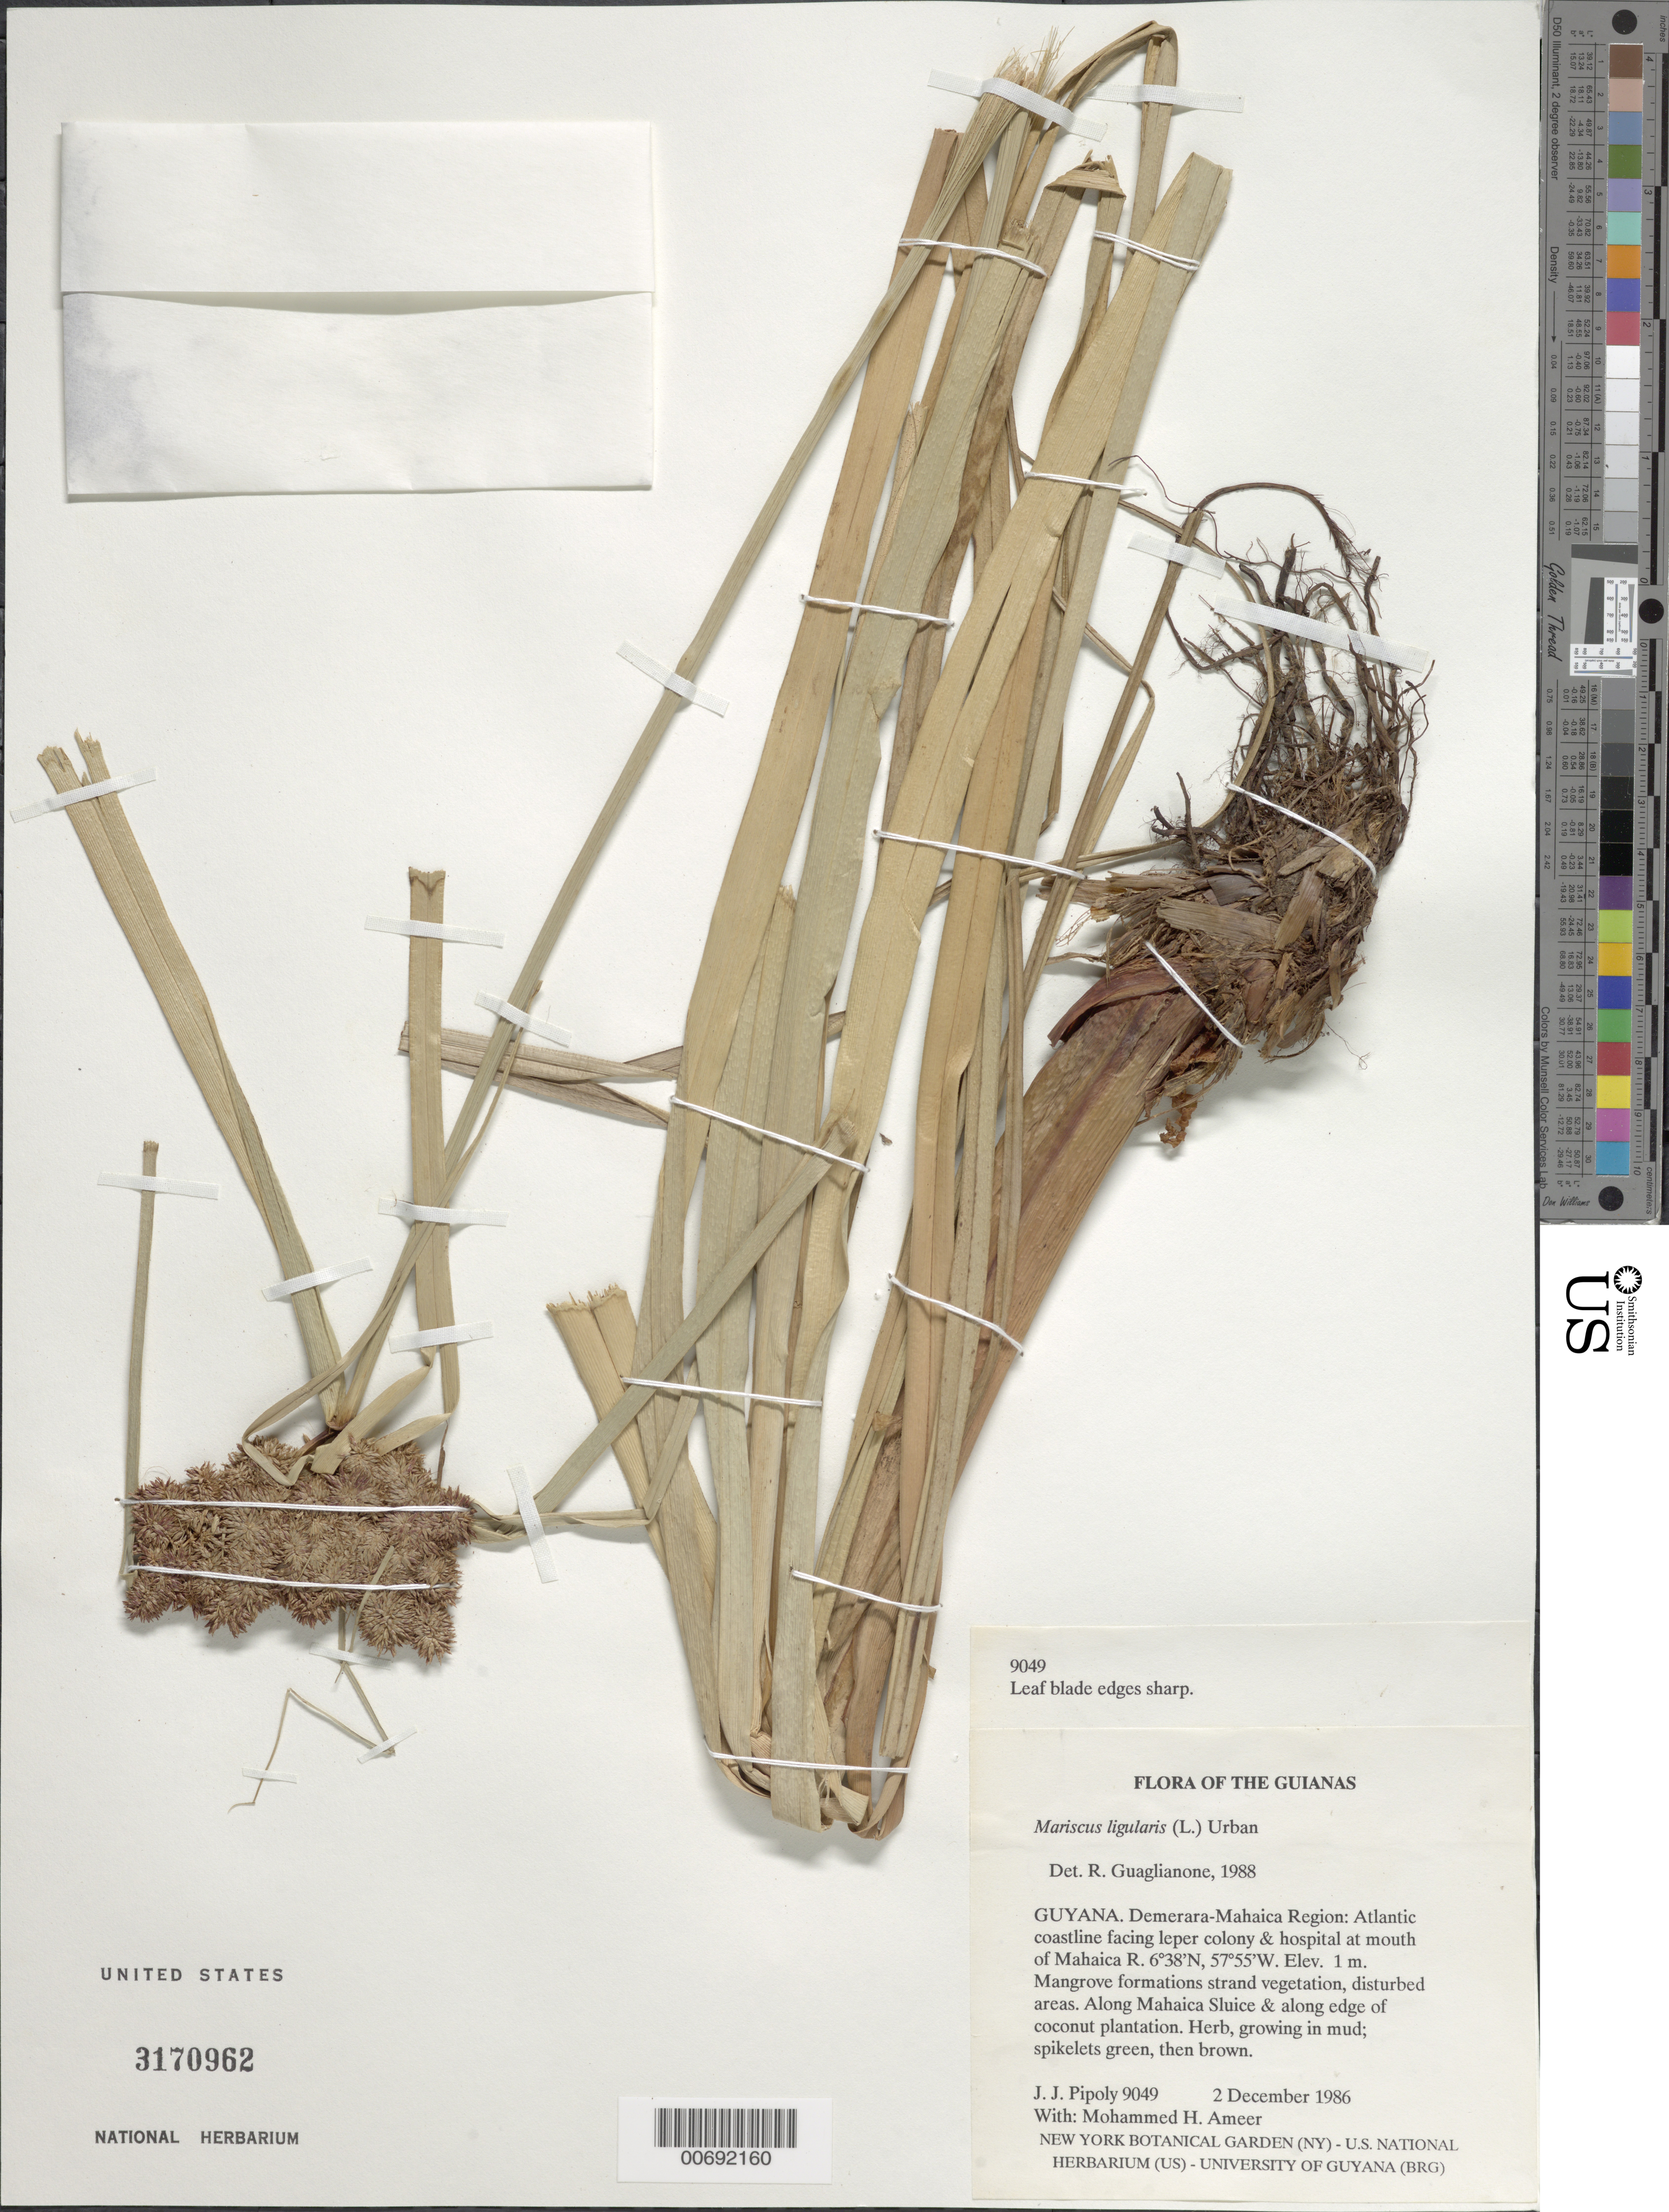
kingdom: Plantae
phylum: Tracheophyta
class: Liliopsida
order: Poales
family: Cyperaceae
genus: Cyperus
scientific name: Cyperus ligularis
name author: L.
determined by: Strong, Mark T., (BOT), Smithsonian Institution - National Museum of Natural History (UNITED STATES)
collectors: J. J. Pipoly & M. Ameer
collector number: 9049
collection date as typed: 2 December 1986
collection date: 1986-12-02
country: Guyana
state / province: Demerara-Mahaica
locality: Atlantic coastline facing leper colony & hospital at mouth of Mahaica R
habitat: Mangrove formations strand vegetation, disturbed areas. Along Mahaica Sluice & along edge of coconut plantation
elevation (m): -6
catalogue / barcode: US 3170962